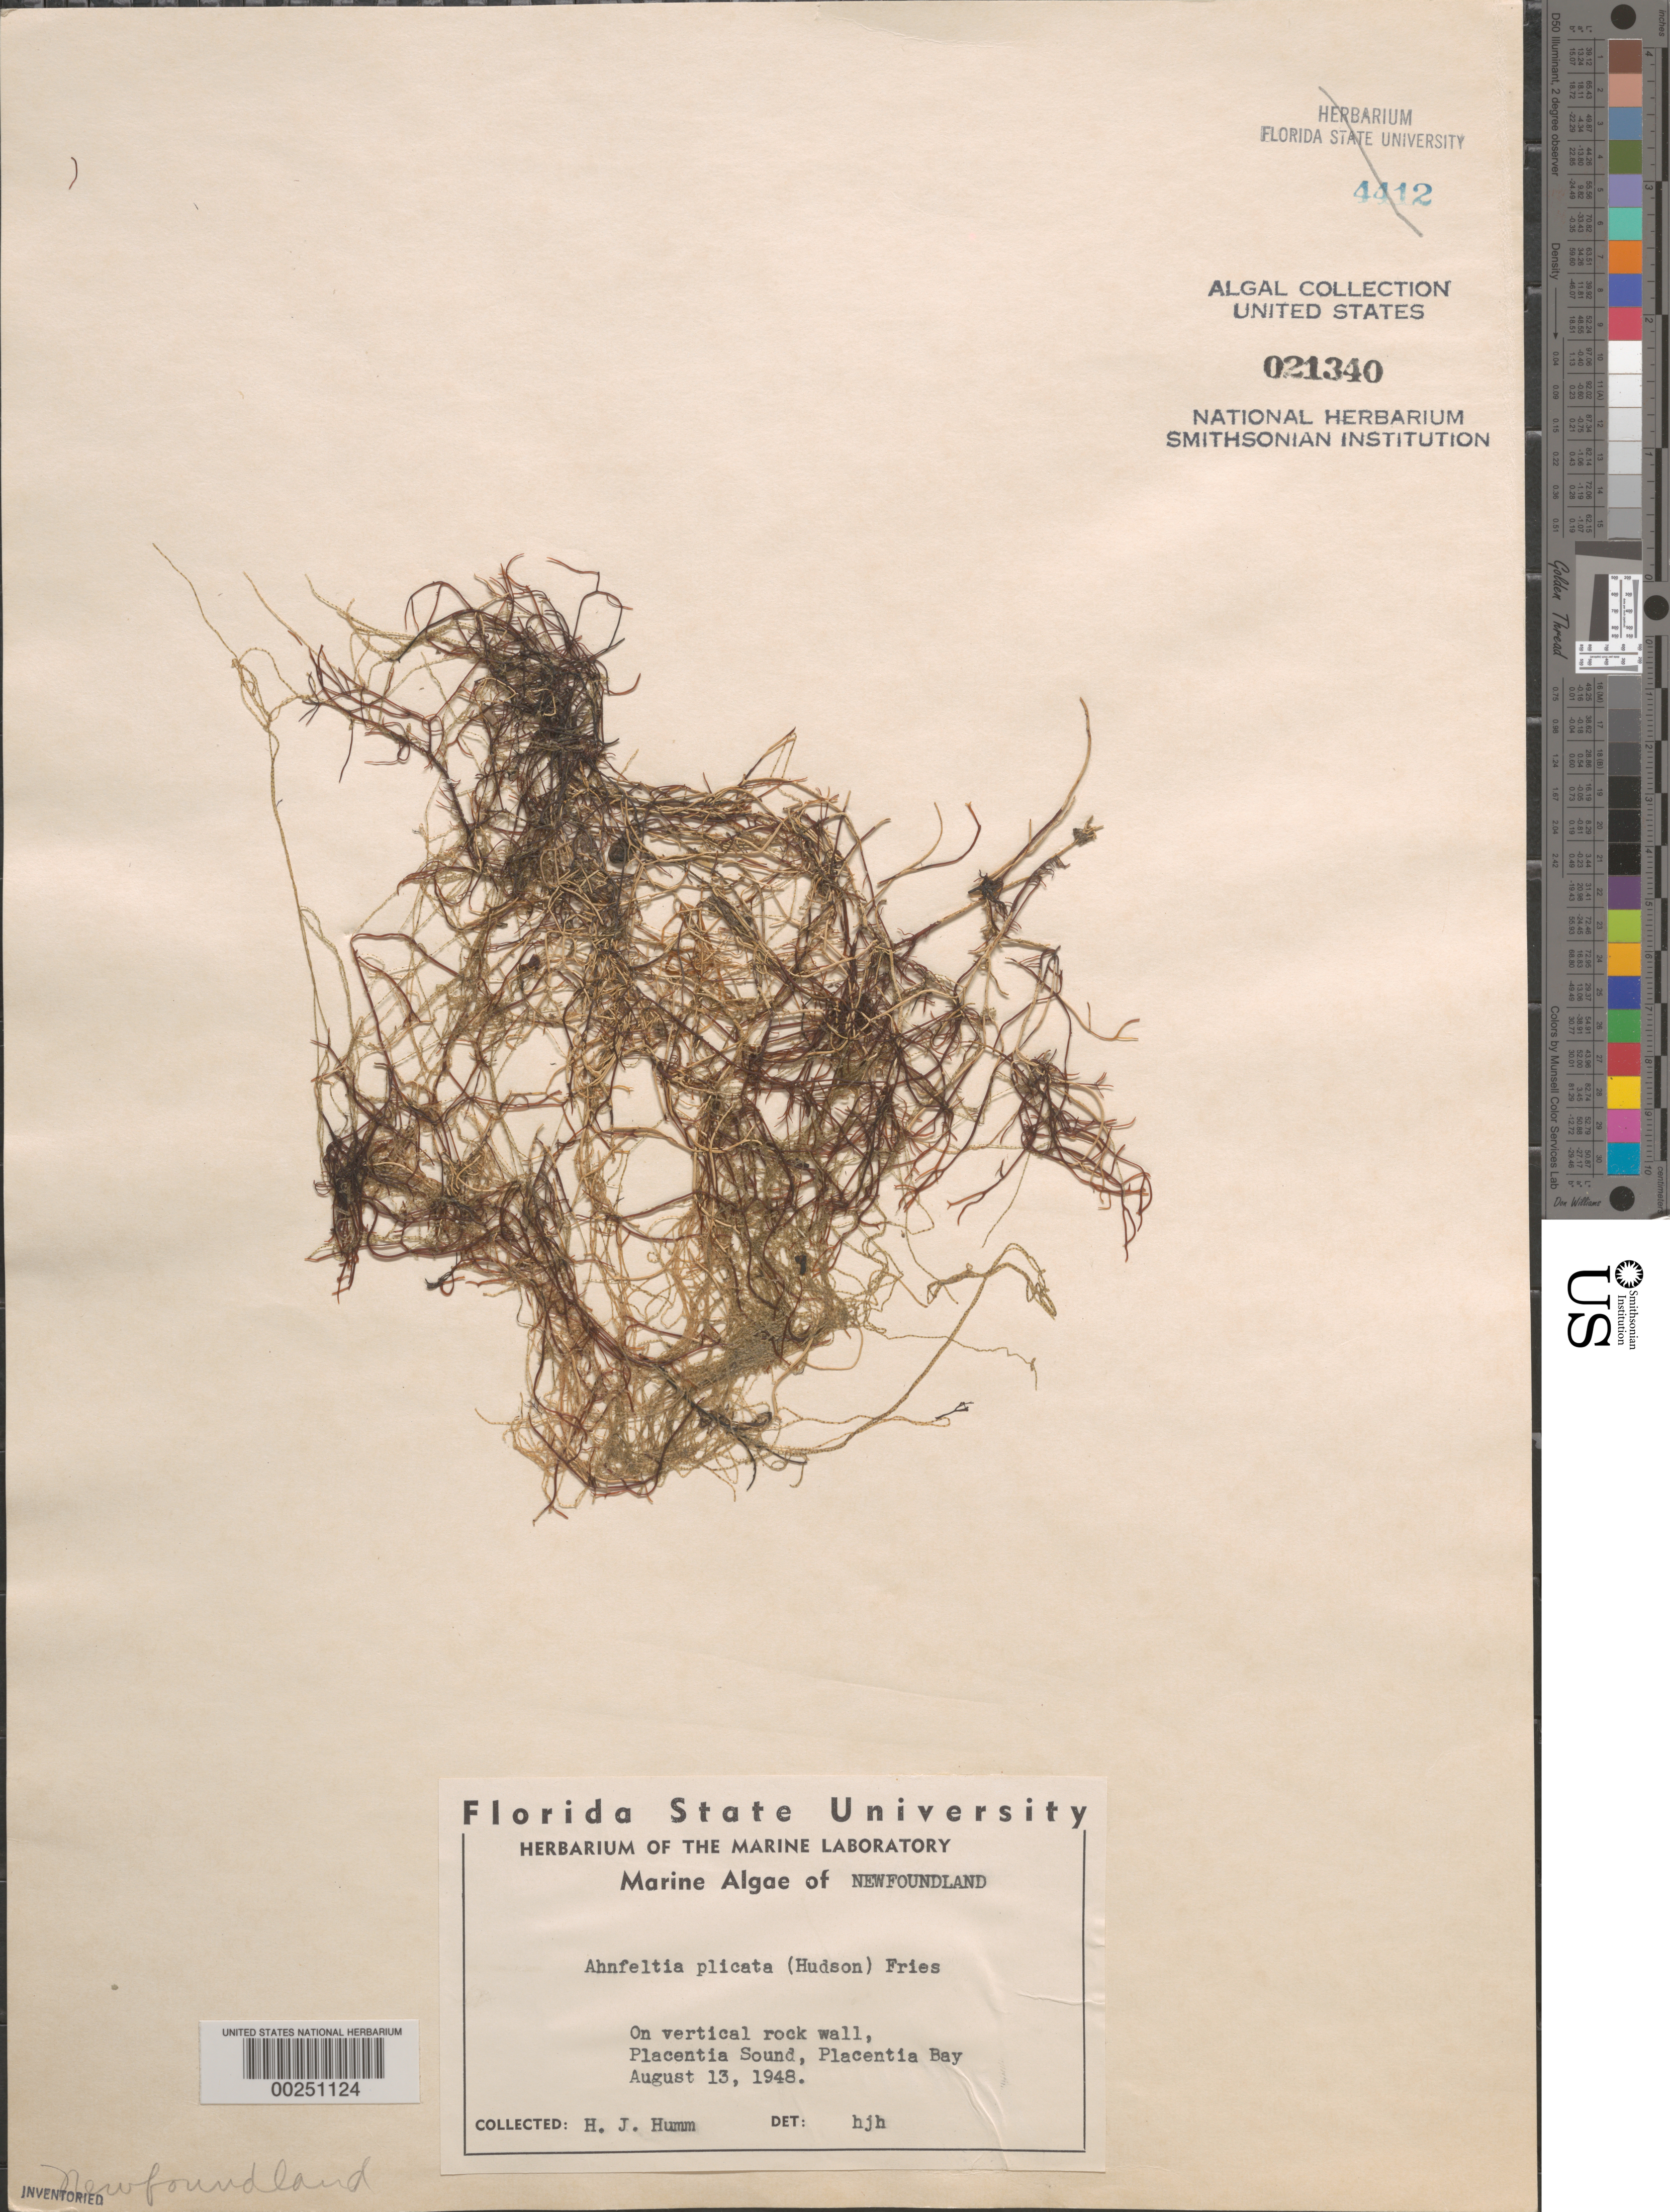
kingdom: Plantae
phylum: Rhodophyta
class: Florideophyceae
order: Ahnfeltiales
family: Ahnfeltiaceae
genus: Ahnfeltia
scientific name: Ahnfeltia plicata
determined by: Humm, Harold J.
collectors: H. J. Humm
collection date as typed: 13 Aug 1948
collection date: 1948-08-13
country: Canada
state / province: Newfoundland and Labrador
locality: Placentia Sound, Placentia Bay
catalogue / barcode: US 21340